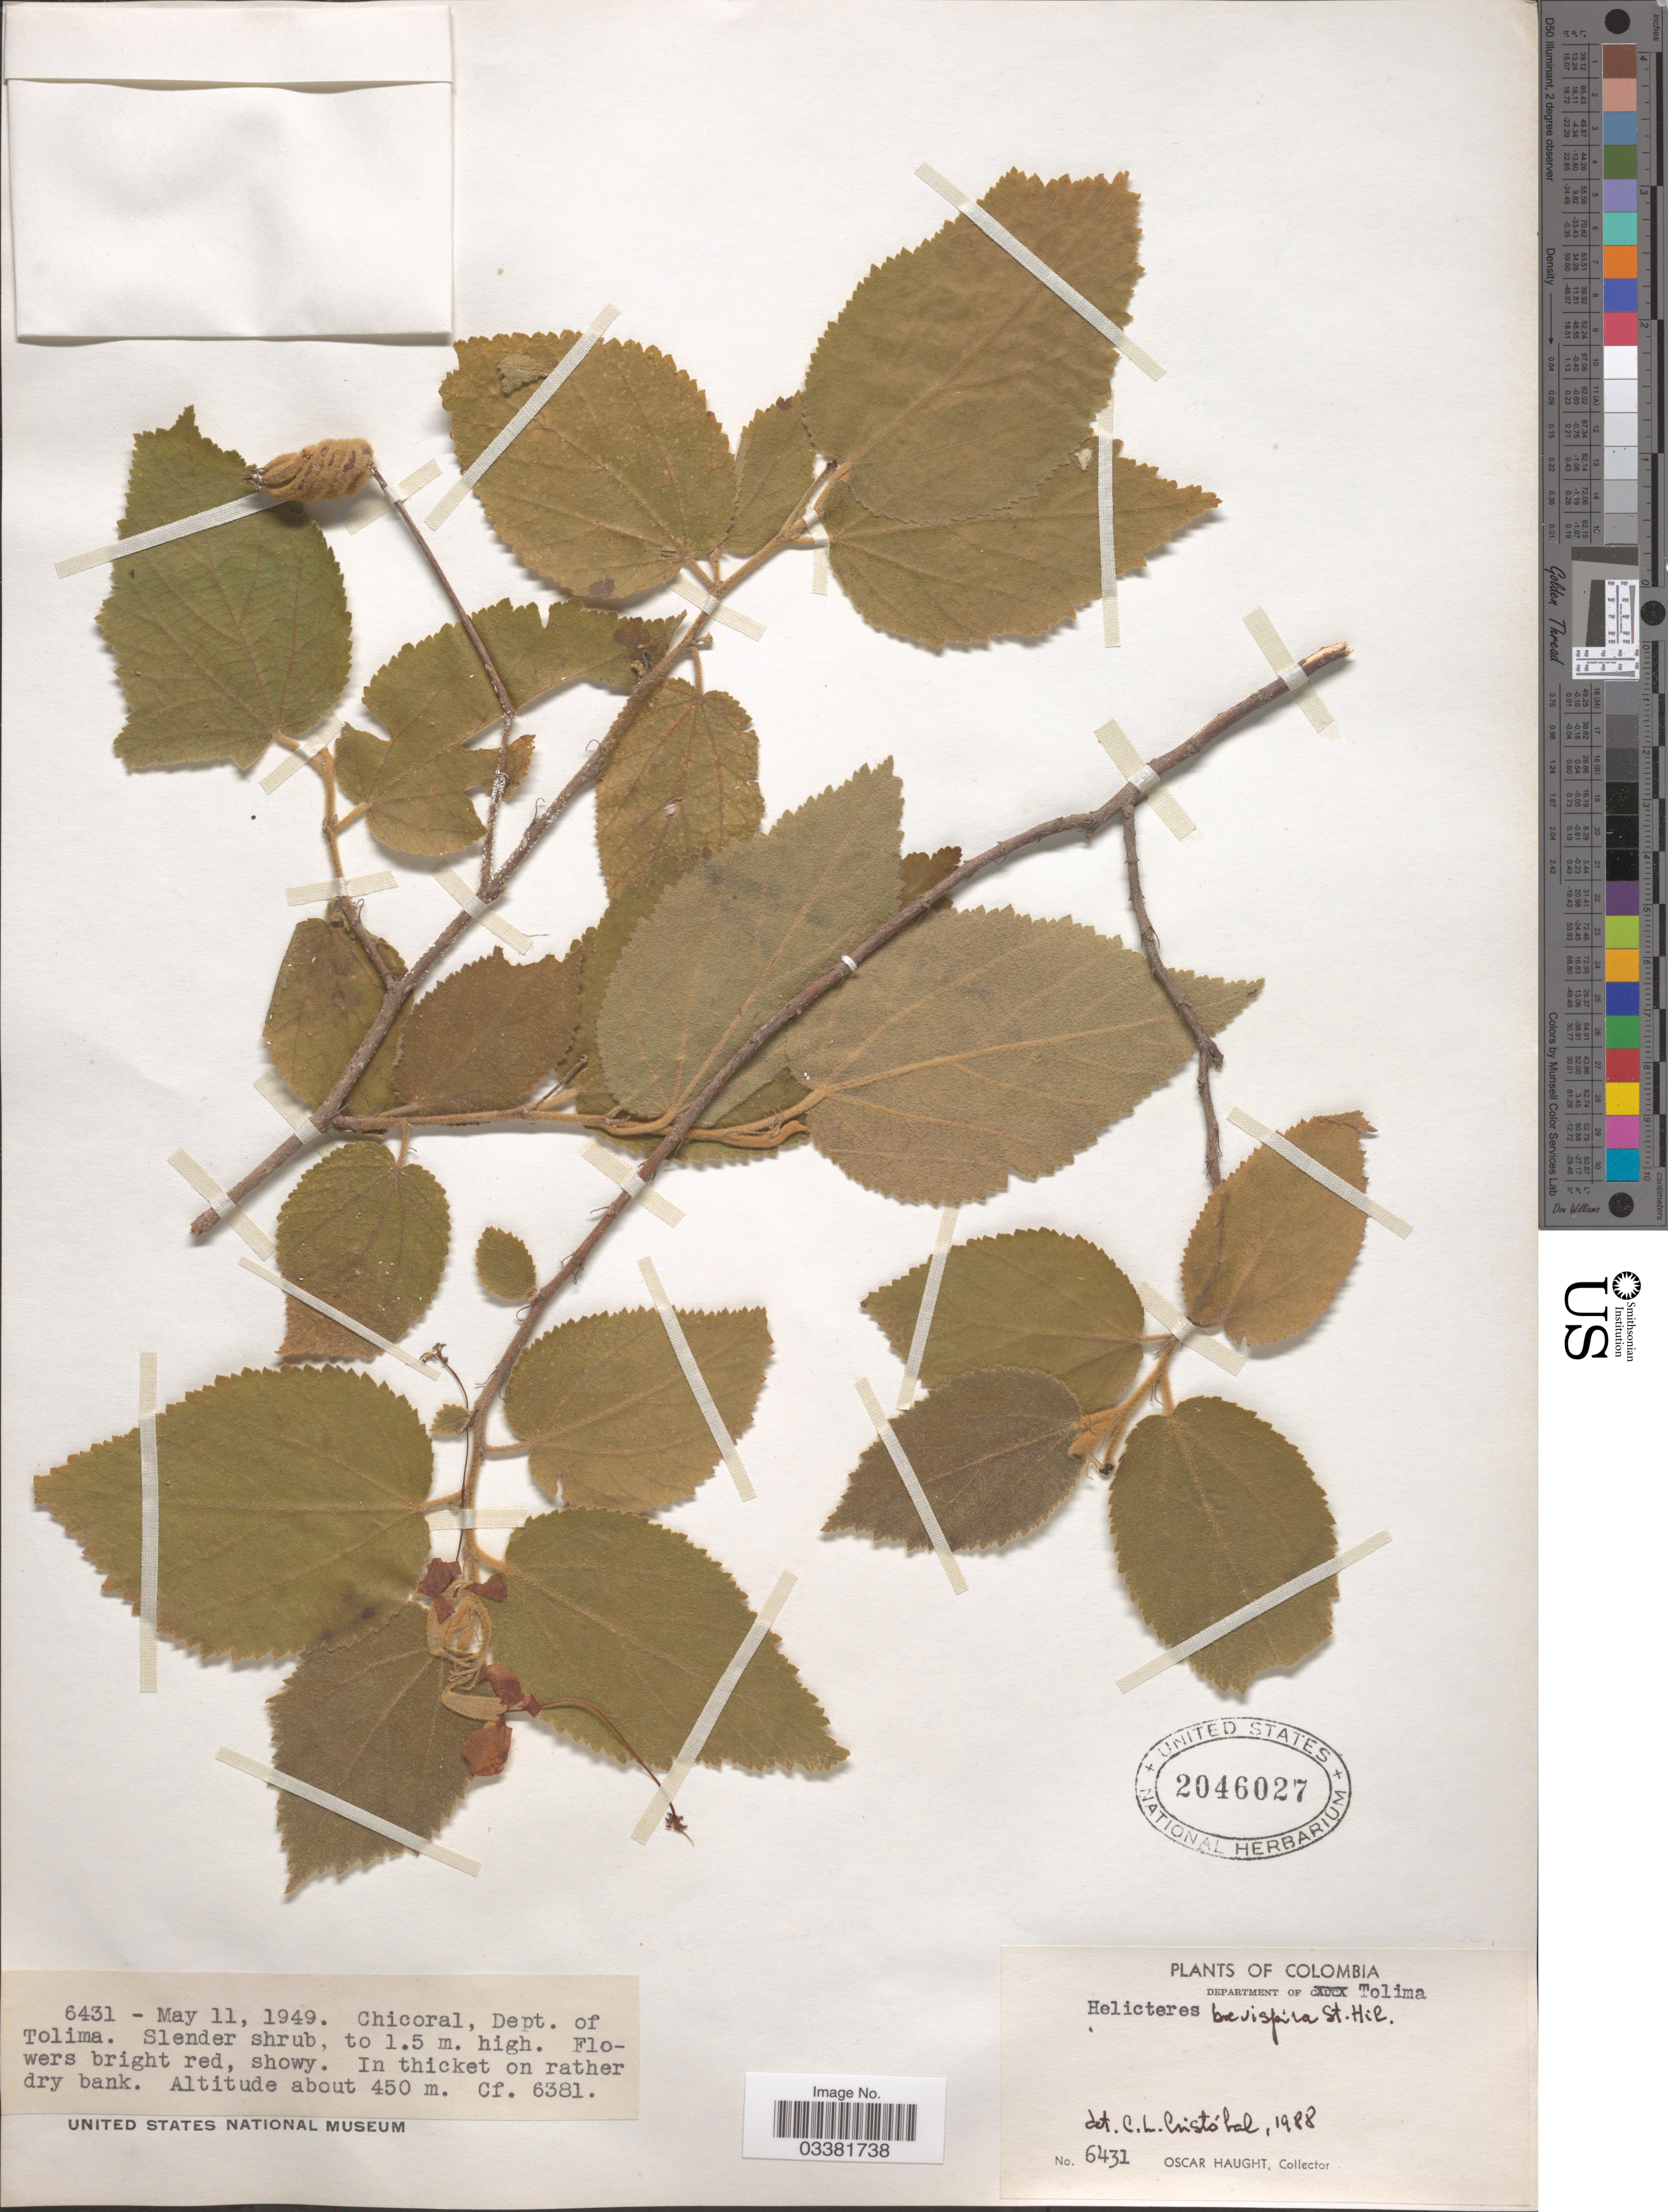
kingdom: Plantae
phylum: Tracheophyta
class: Magnoliopsida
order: Malvales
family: Malvaceae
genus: Helicteres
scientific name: Helicteres brevispira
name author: A. St.-Hil.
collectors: O. Haught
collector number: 6431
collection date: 1949-05-11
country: Colombia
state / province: Tolima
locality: Chicoral, Dept. of Tolima.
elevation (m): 450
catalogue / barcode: US 2046027